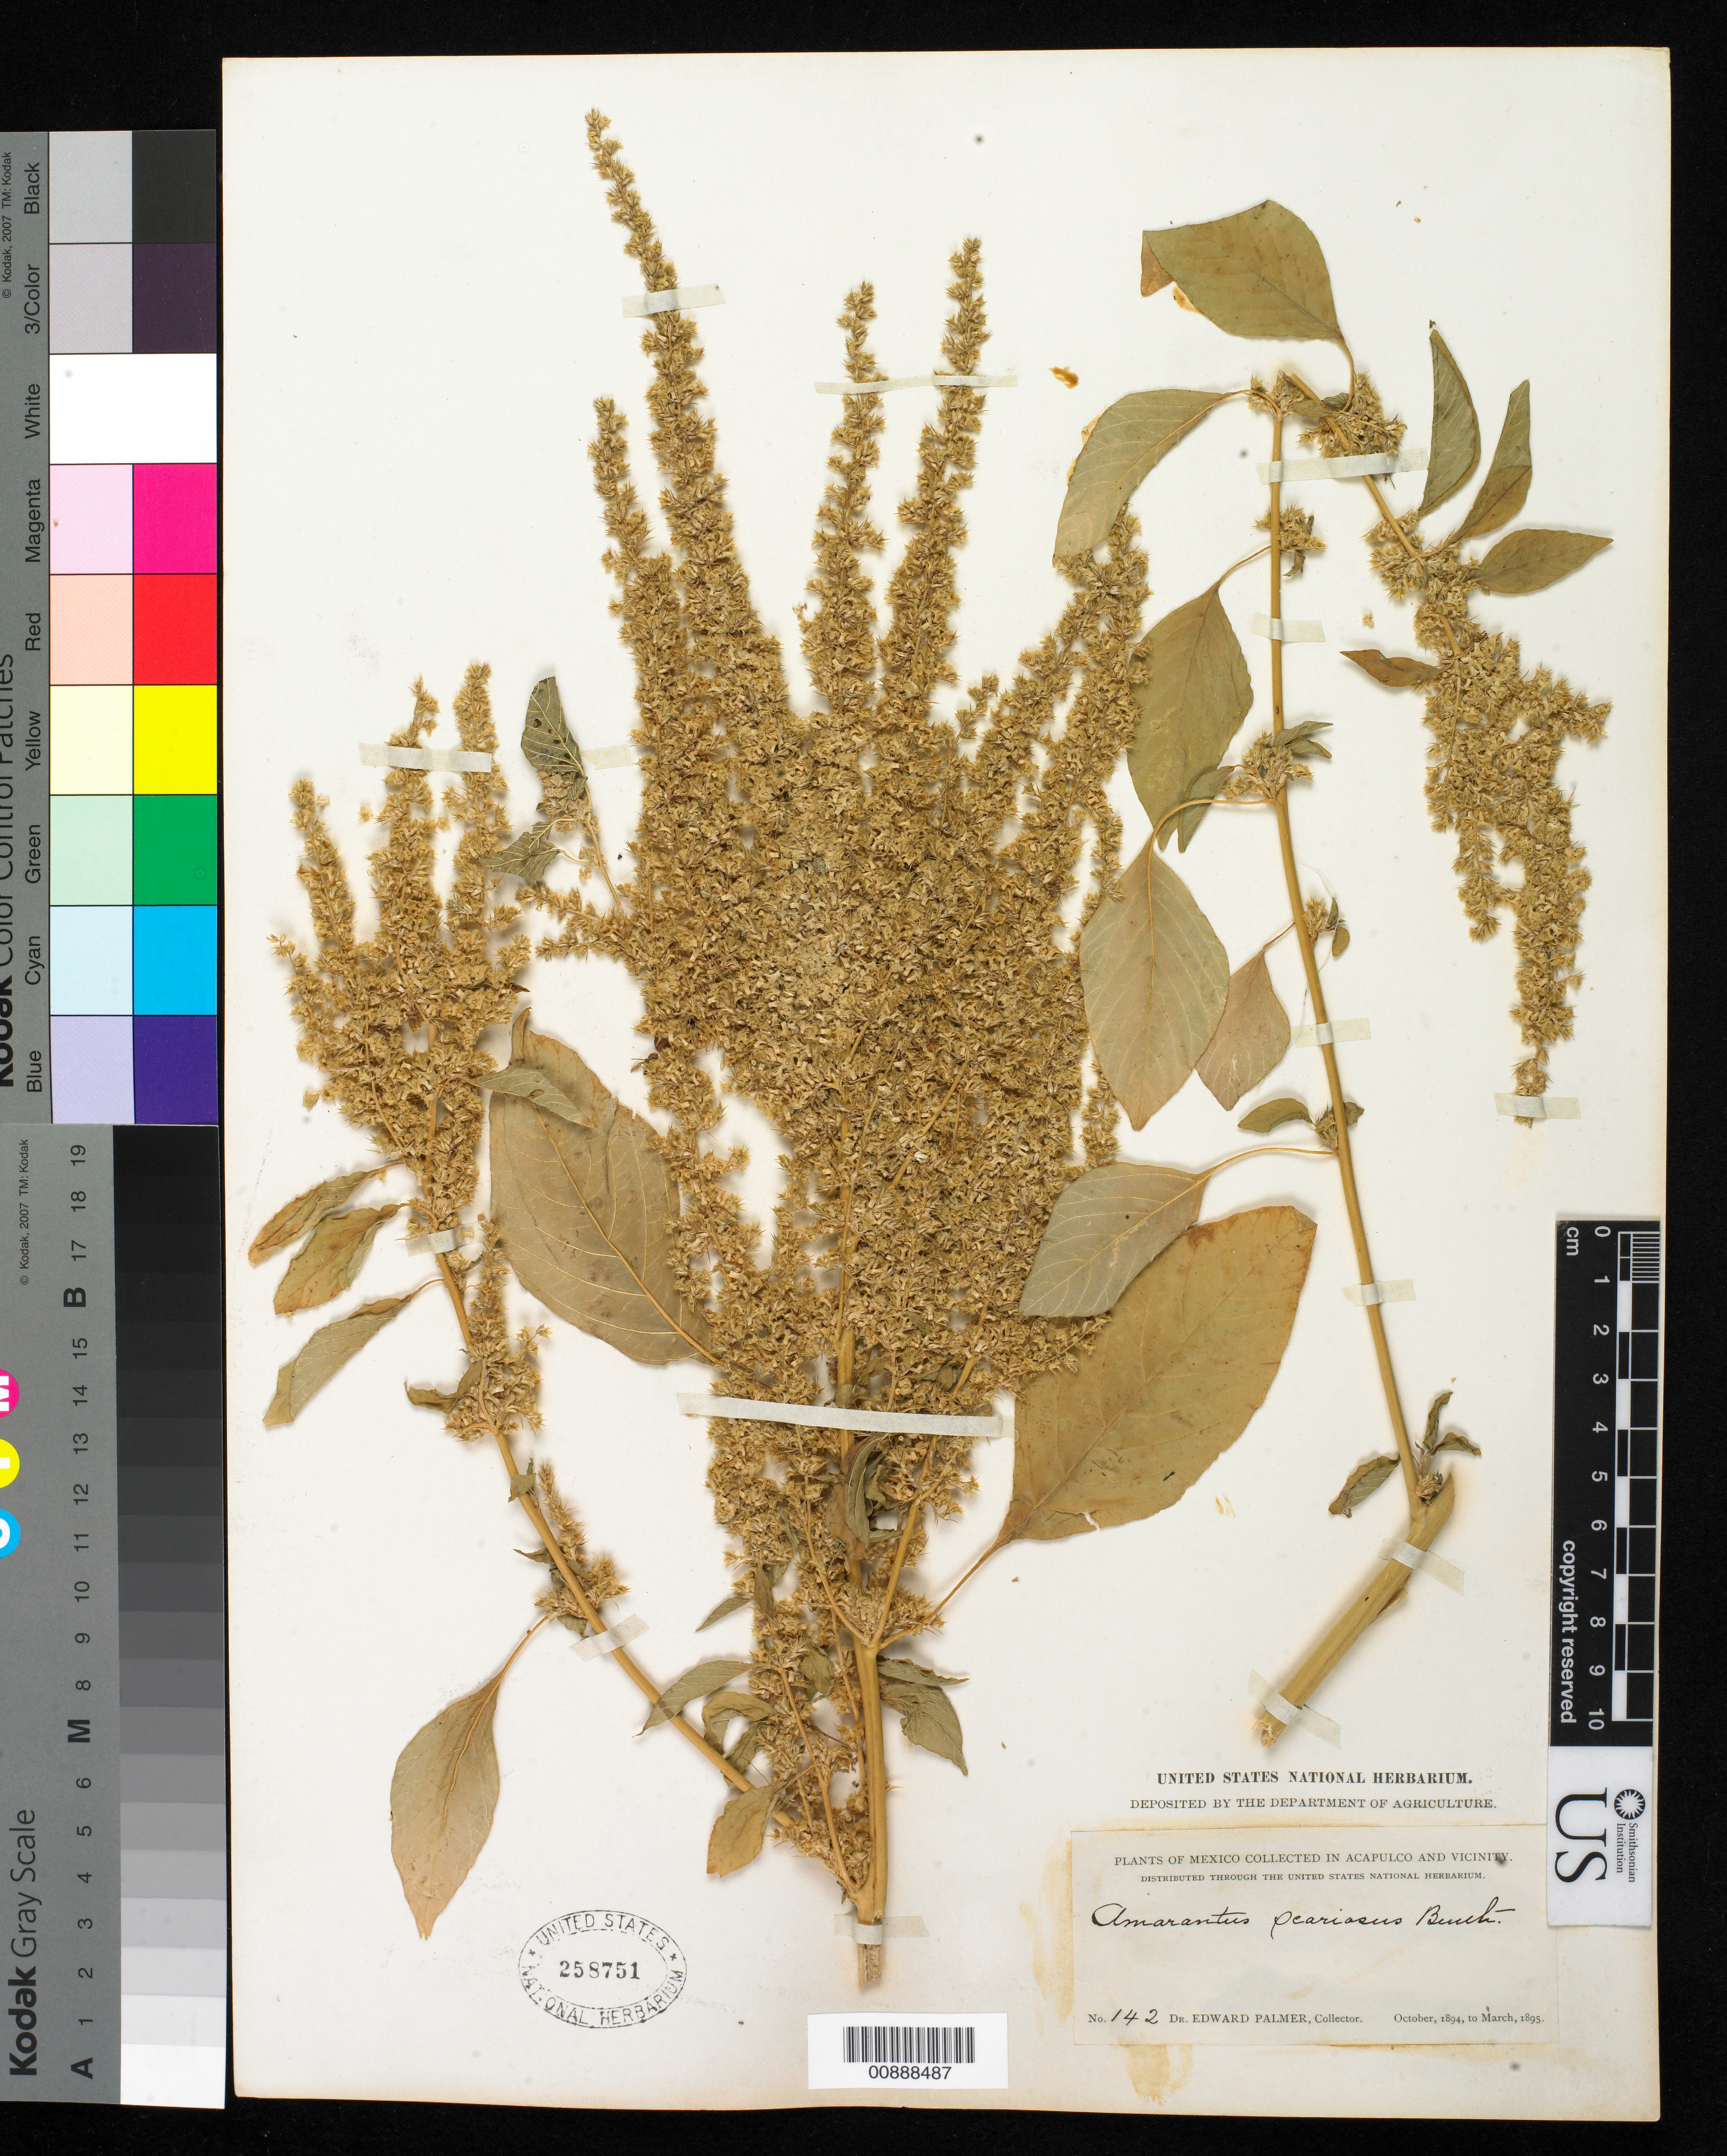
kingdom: Plantae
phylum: Tracheophyta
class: Magnoliopsida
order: Caryophyllales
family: Amaranthaceae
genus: Amaranthus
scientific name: Amaranthus scariosus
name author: Benth.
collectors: E. Palmer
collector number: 142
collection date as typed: Oct 1894 to -- Mar 1895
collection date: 1894-10/1895-03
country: Mexico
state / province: Guerrero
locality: Acapulco, Guerrero and vicinity.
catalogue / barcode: US 258751